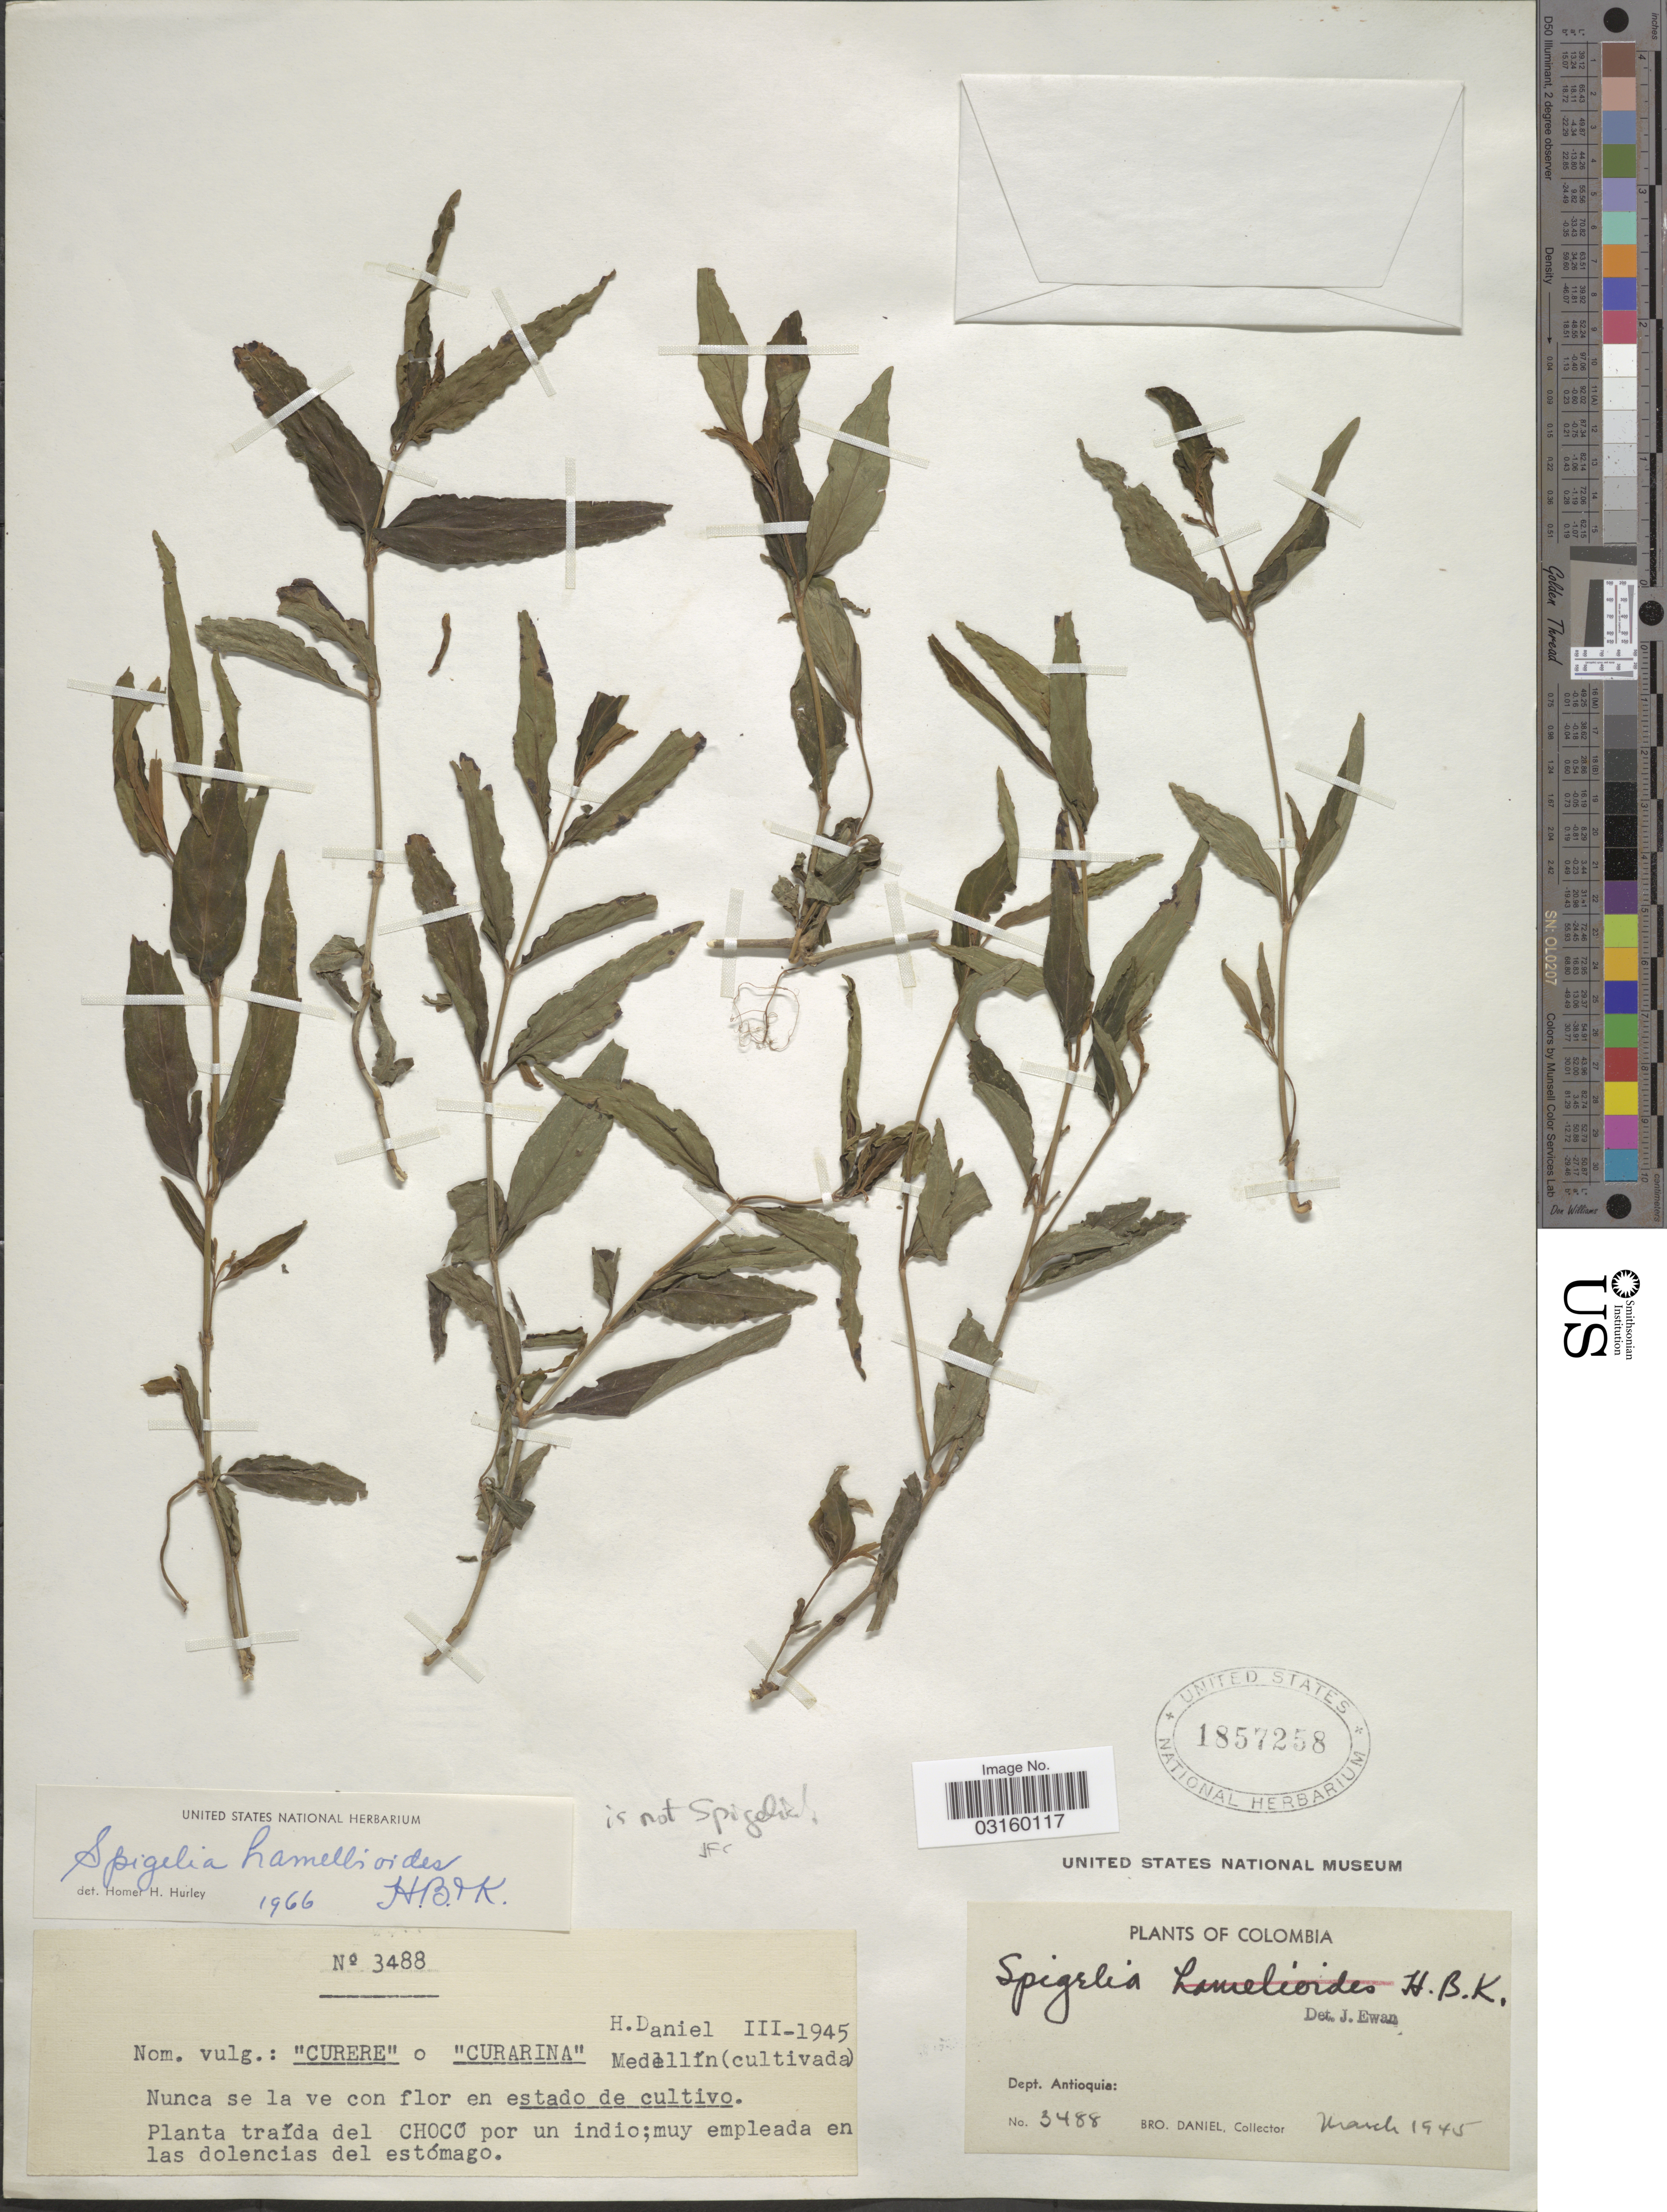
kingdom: Plantae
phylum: Tracheophyta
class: Magnoliopsida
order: Gentianales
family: Loganiaceae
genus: Spigelia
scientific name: Spigelia hamelioides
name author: Kunth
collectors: Bro. Daniel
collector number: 3488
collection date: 1945-03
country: Colombia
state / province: Antioquia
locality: Dept. Antioquia. Traída del Chocó.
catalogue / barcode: US 1857258